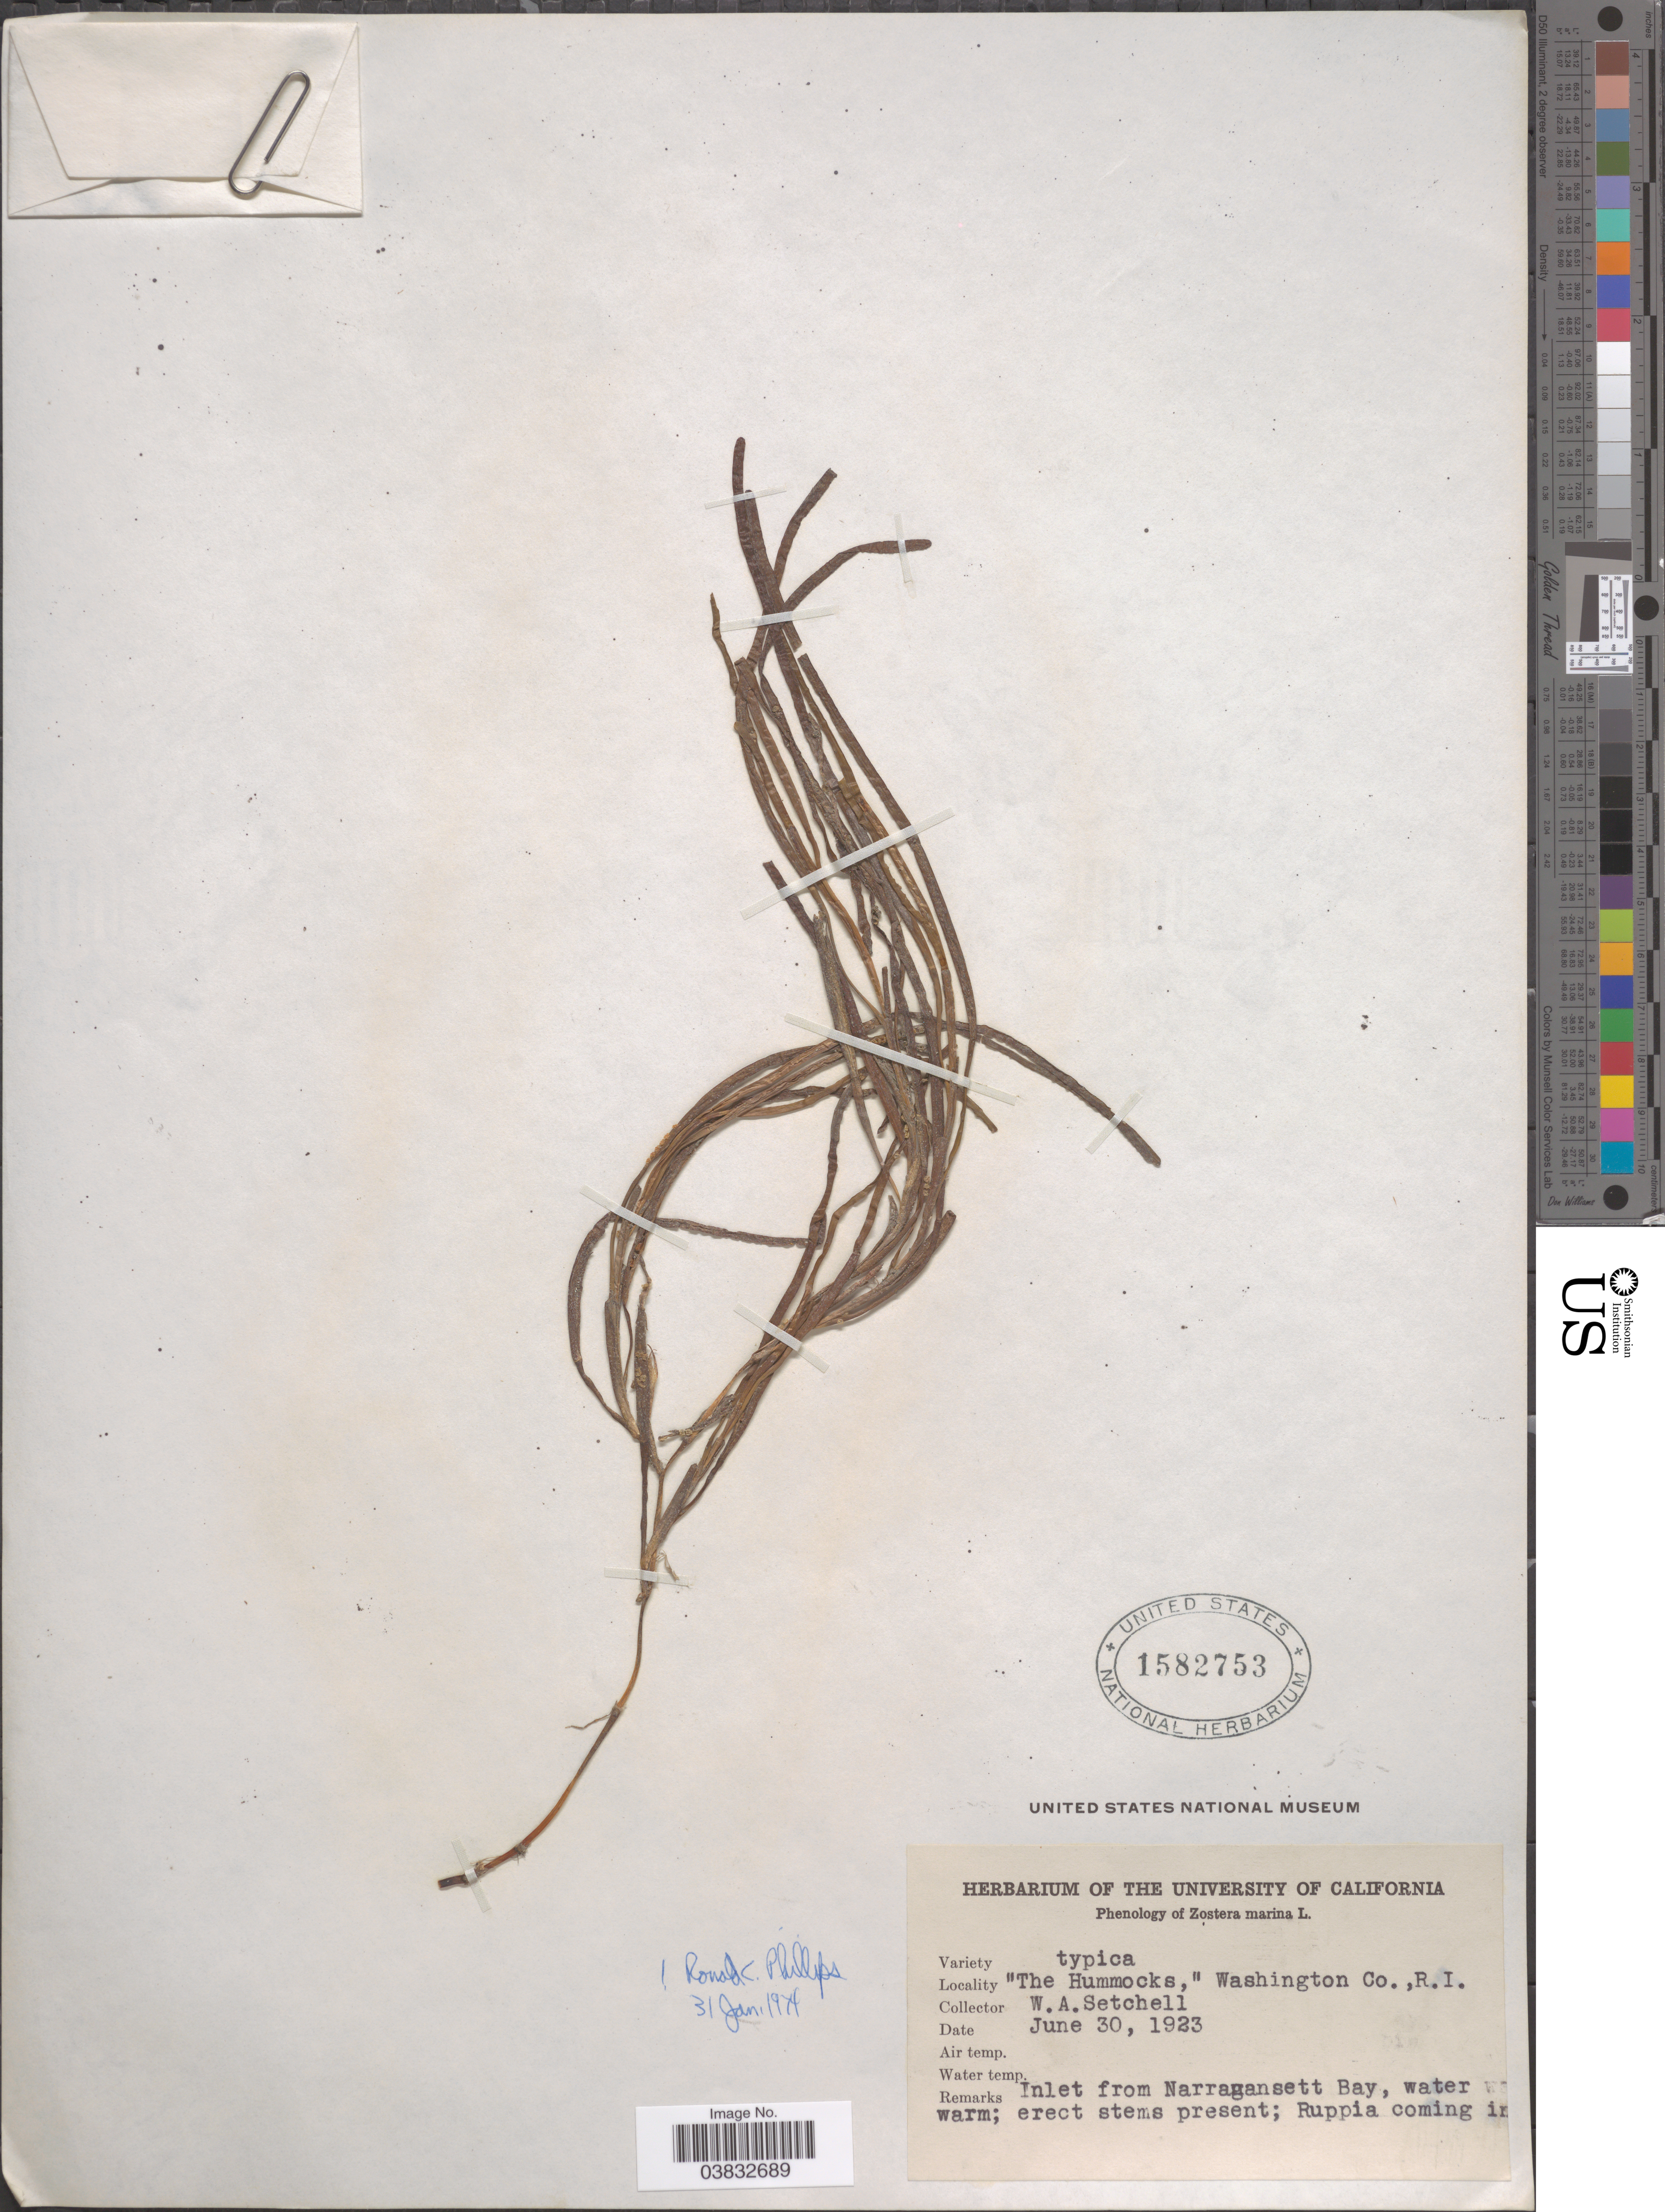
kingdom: Plantae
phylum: Tracheophyta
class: Liliopsida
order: Alismatales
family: Zosteraceae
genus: Zostera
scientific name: Zostera marina var. marina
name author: L.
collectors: W. Setchell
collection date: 1923-06-30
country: United States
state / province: Rhode Island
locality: The Hummocks,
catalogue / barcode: US 1582753